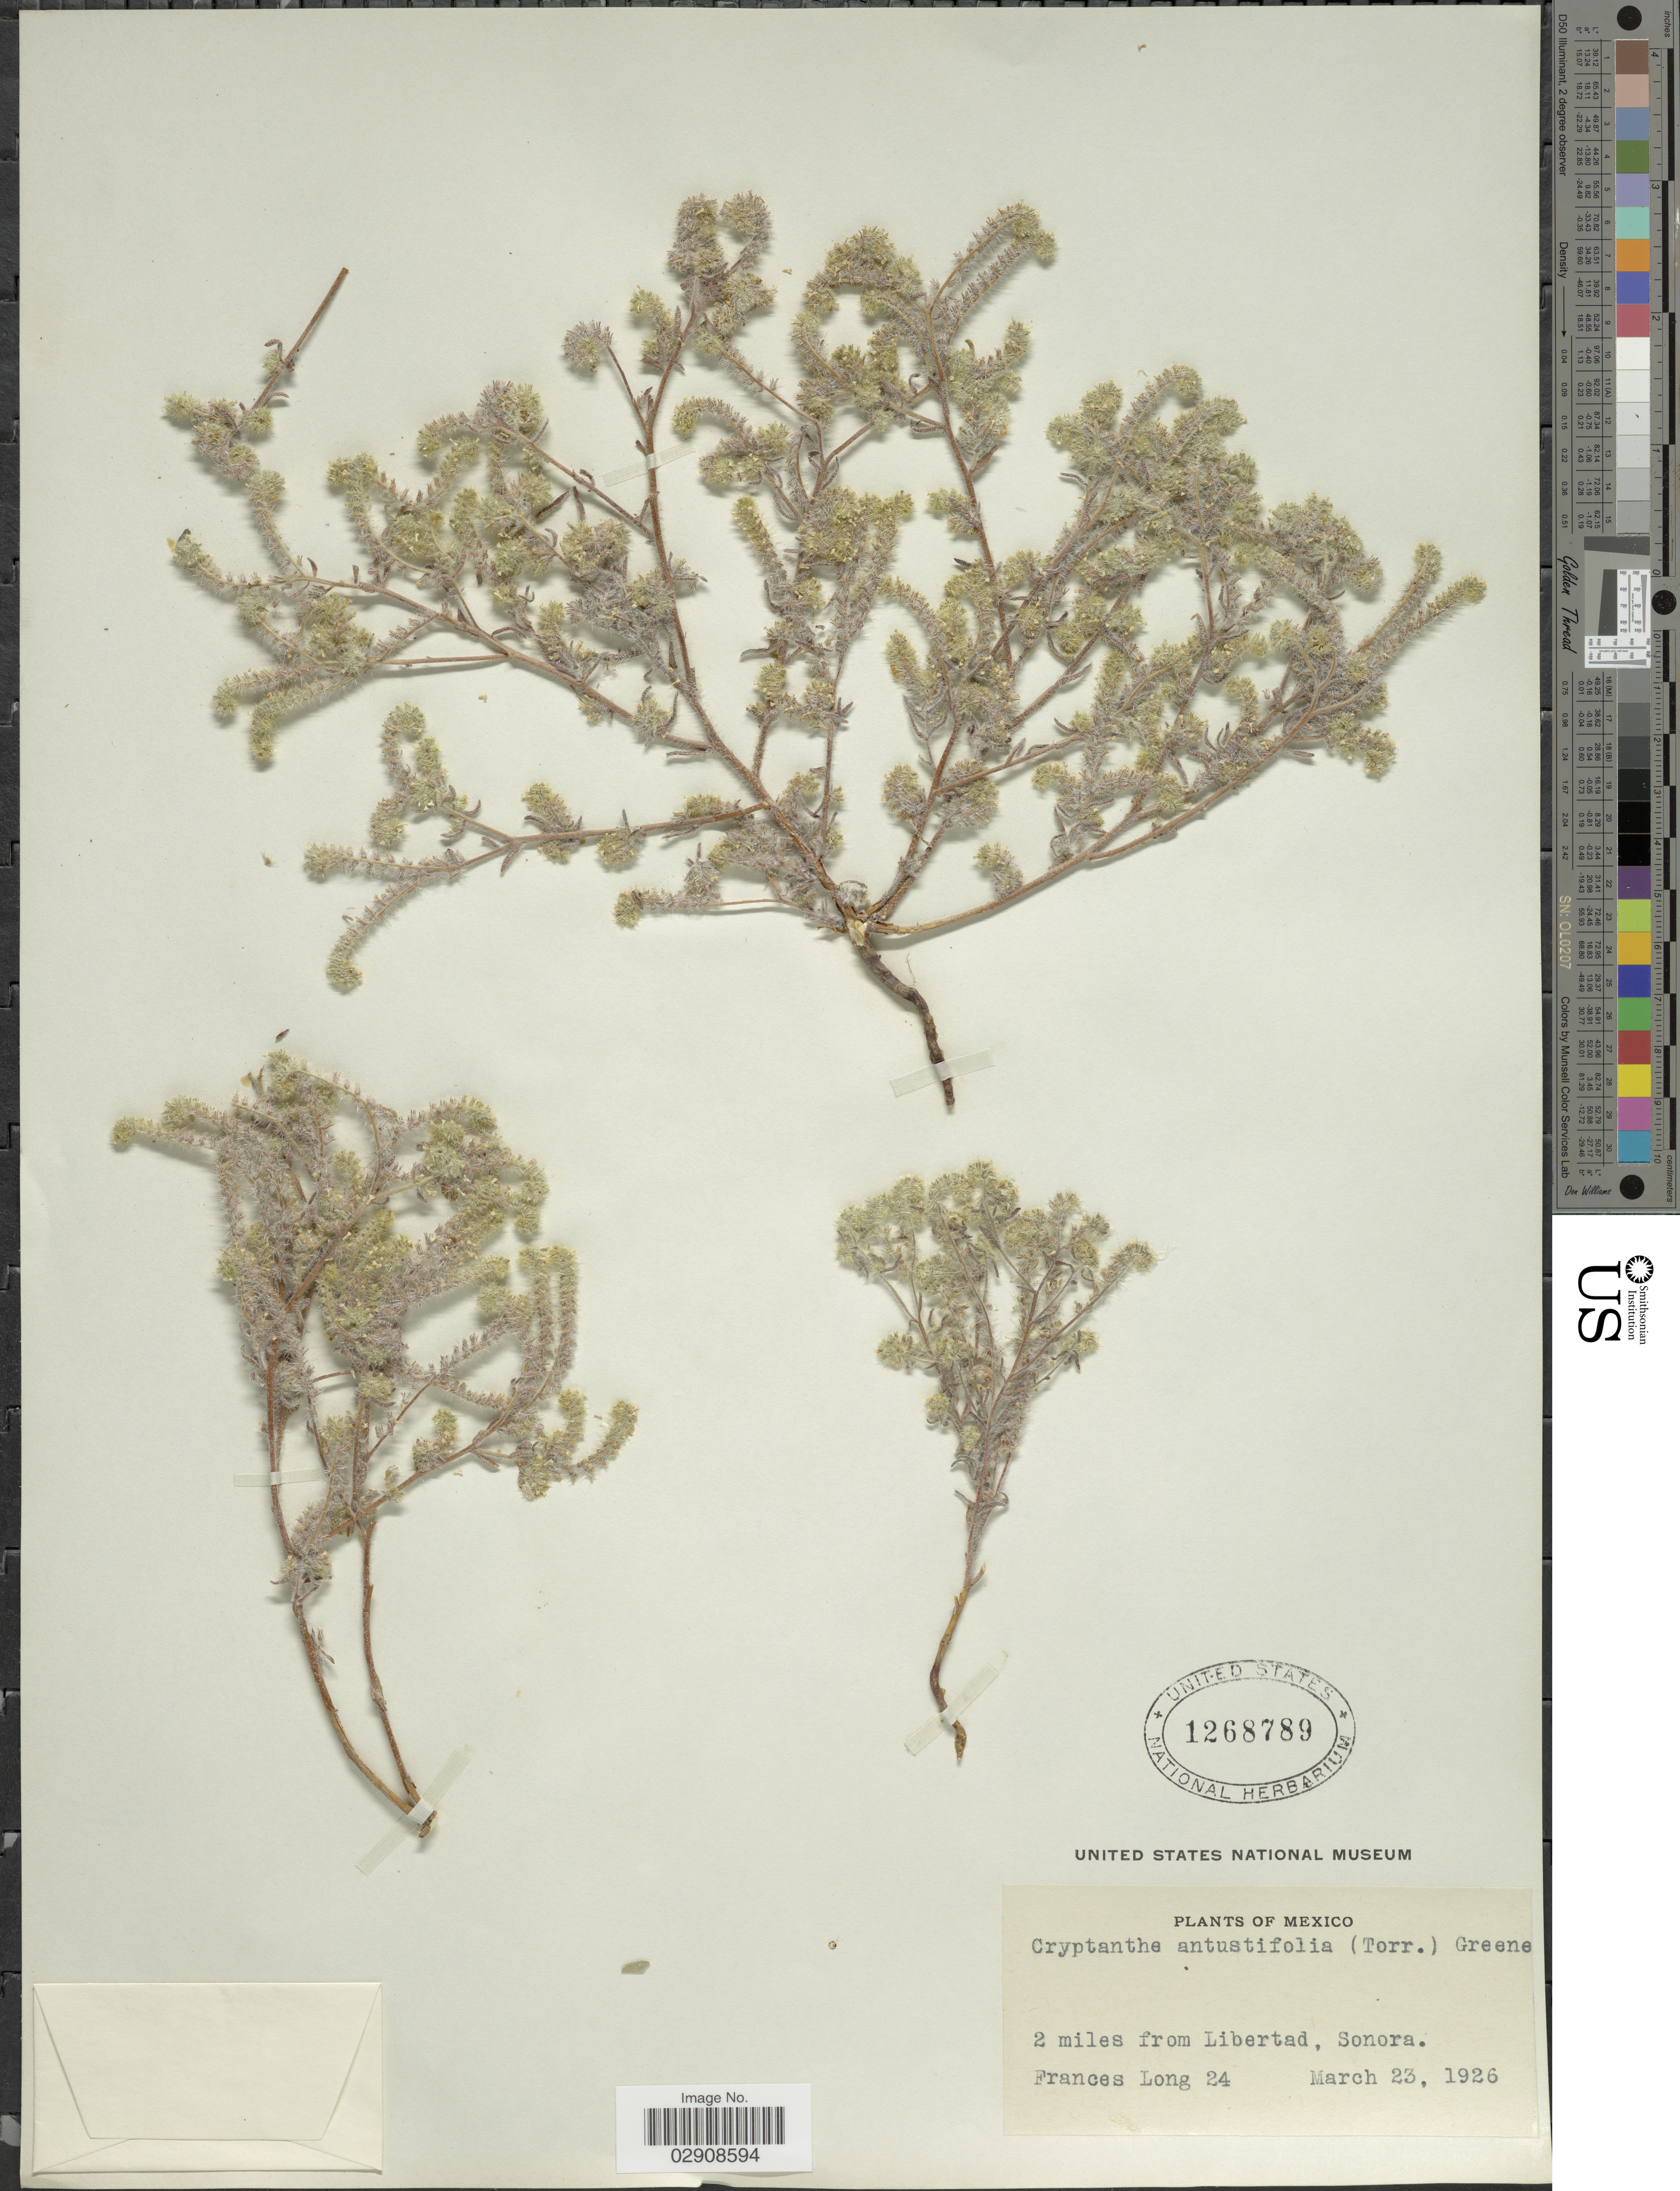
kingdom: Plantae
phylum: Tracheophyta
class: Magnoliopsida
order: Boraginales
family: Boraginaceae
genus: Cryptantha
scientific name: Cryptantha angustifolia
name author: (Torr.) Greene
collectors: F. Long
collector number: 24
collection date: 1926-03-23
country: Mexico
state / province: Sonora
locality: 2 miles from Libertad.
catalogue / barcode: US 1268789